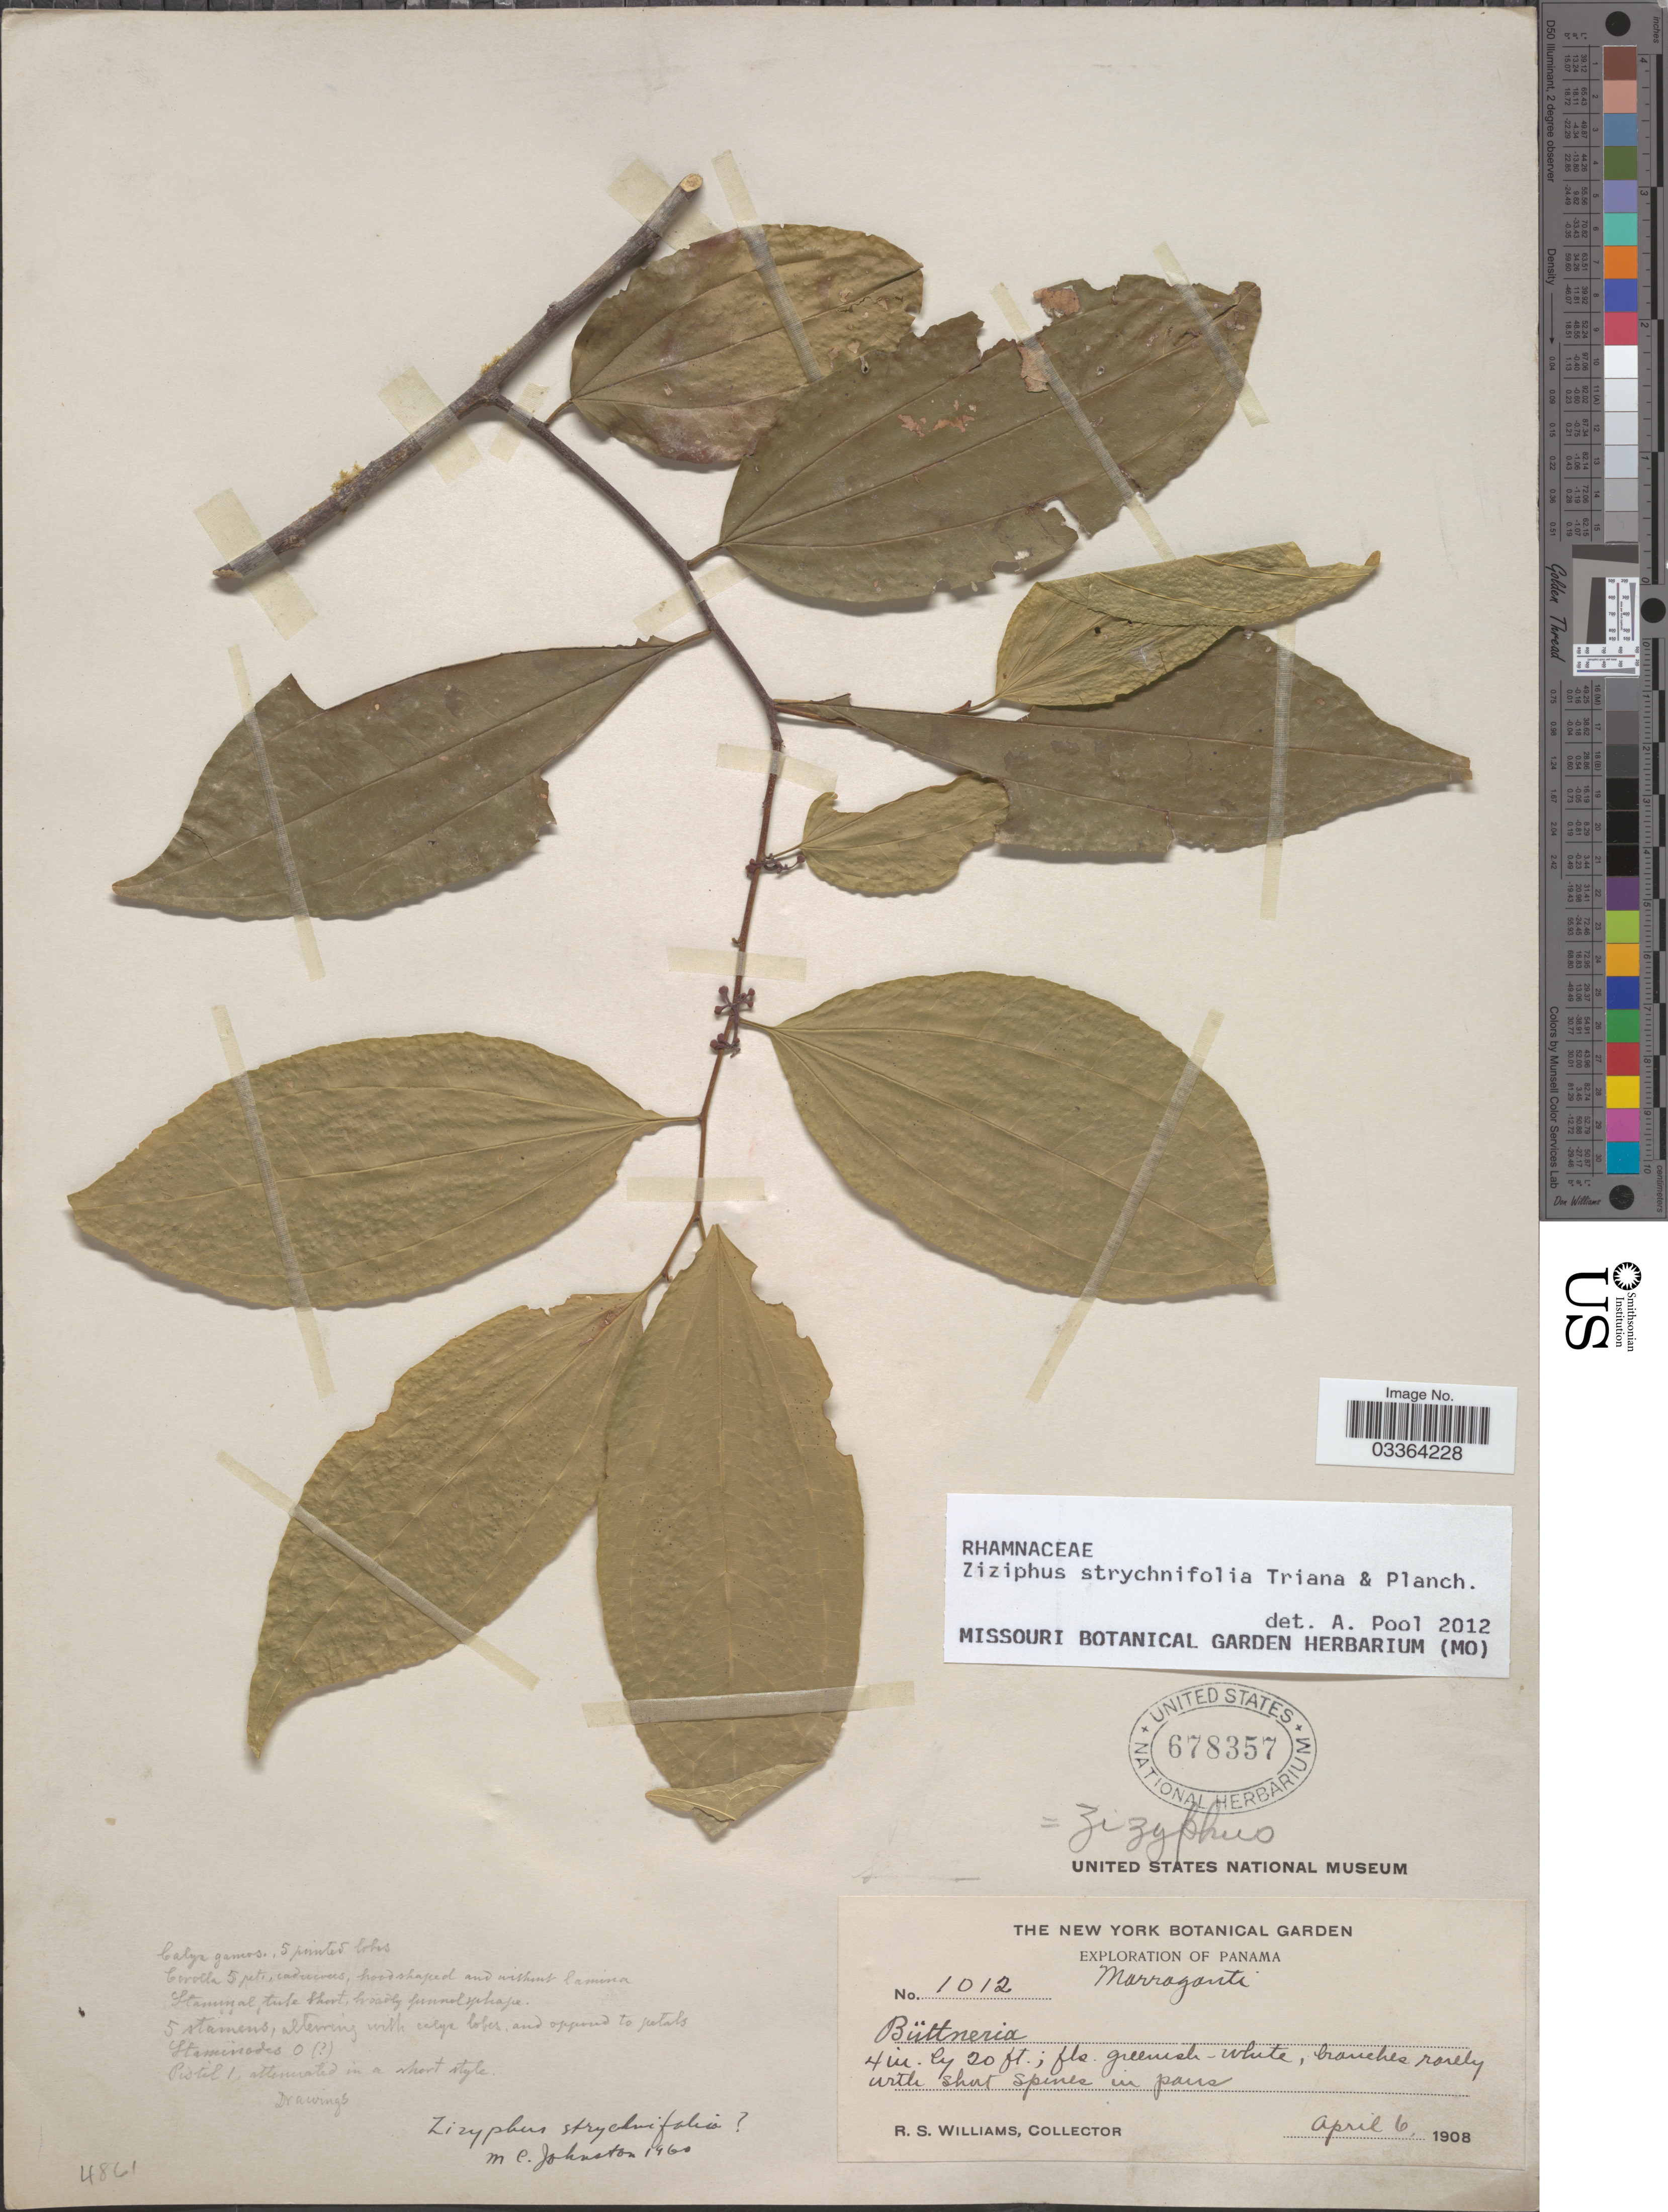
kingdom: Plantae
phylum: Tracheophyta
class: Magnoliopsida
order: Rosales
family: Rhamnaceae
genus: Sarcomphalus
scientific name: Sarcomphalus strychnifolius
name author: (Triana & Planch.) Hauenschild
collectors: R. S. Williams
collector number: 1012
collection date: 1908-04-06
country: Panama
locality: Marraganti.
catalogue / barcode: US 678357